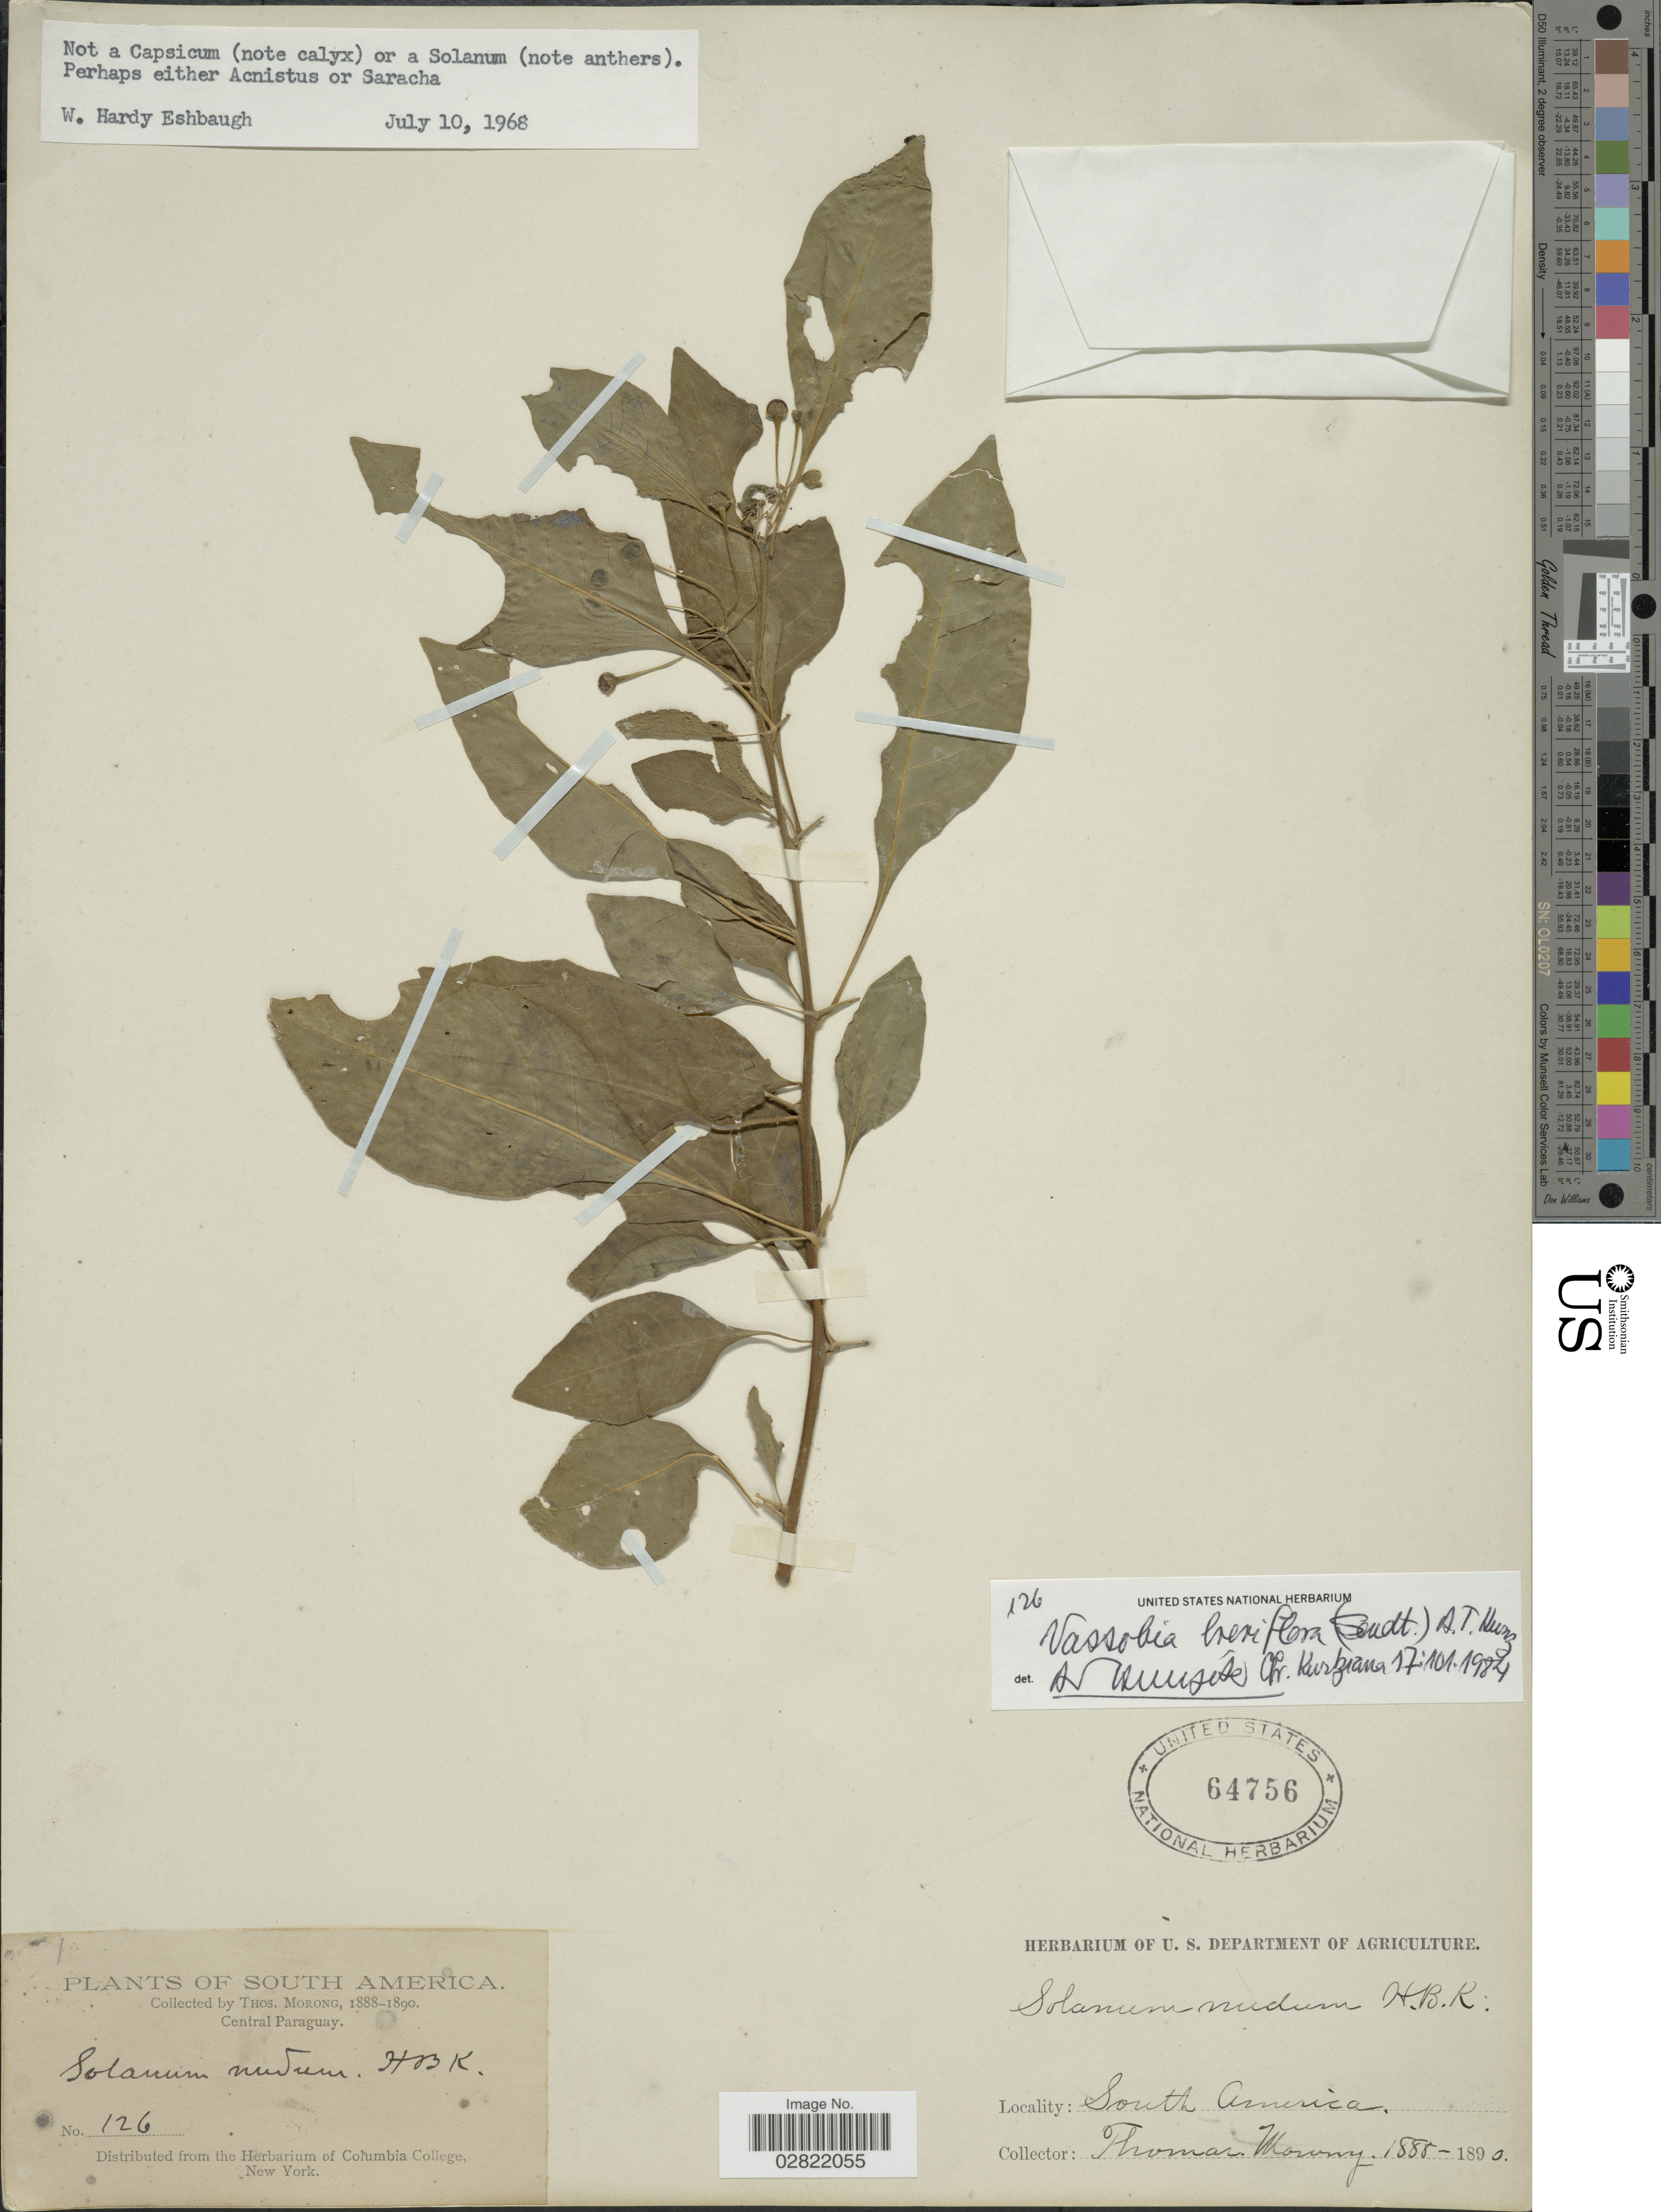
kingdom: Plantae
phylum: Tracheophyta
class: Magnoliopsida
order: Solanales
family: Solanaceae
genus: Vassobia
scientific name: Vassobia breviflora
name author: (Sendt.) Hunz.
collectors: ex herb. T. Morong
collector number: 126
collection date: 1888/1890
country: Paraguay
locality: Central Paraguay.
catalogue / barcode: US 64756